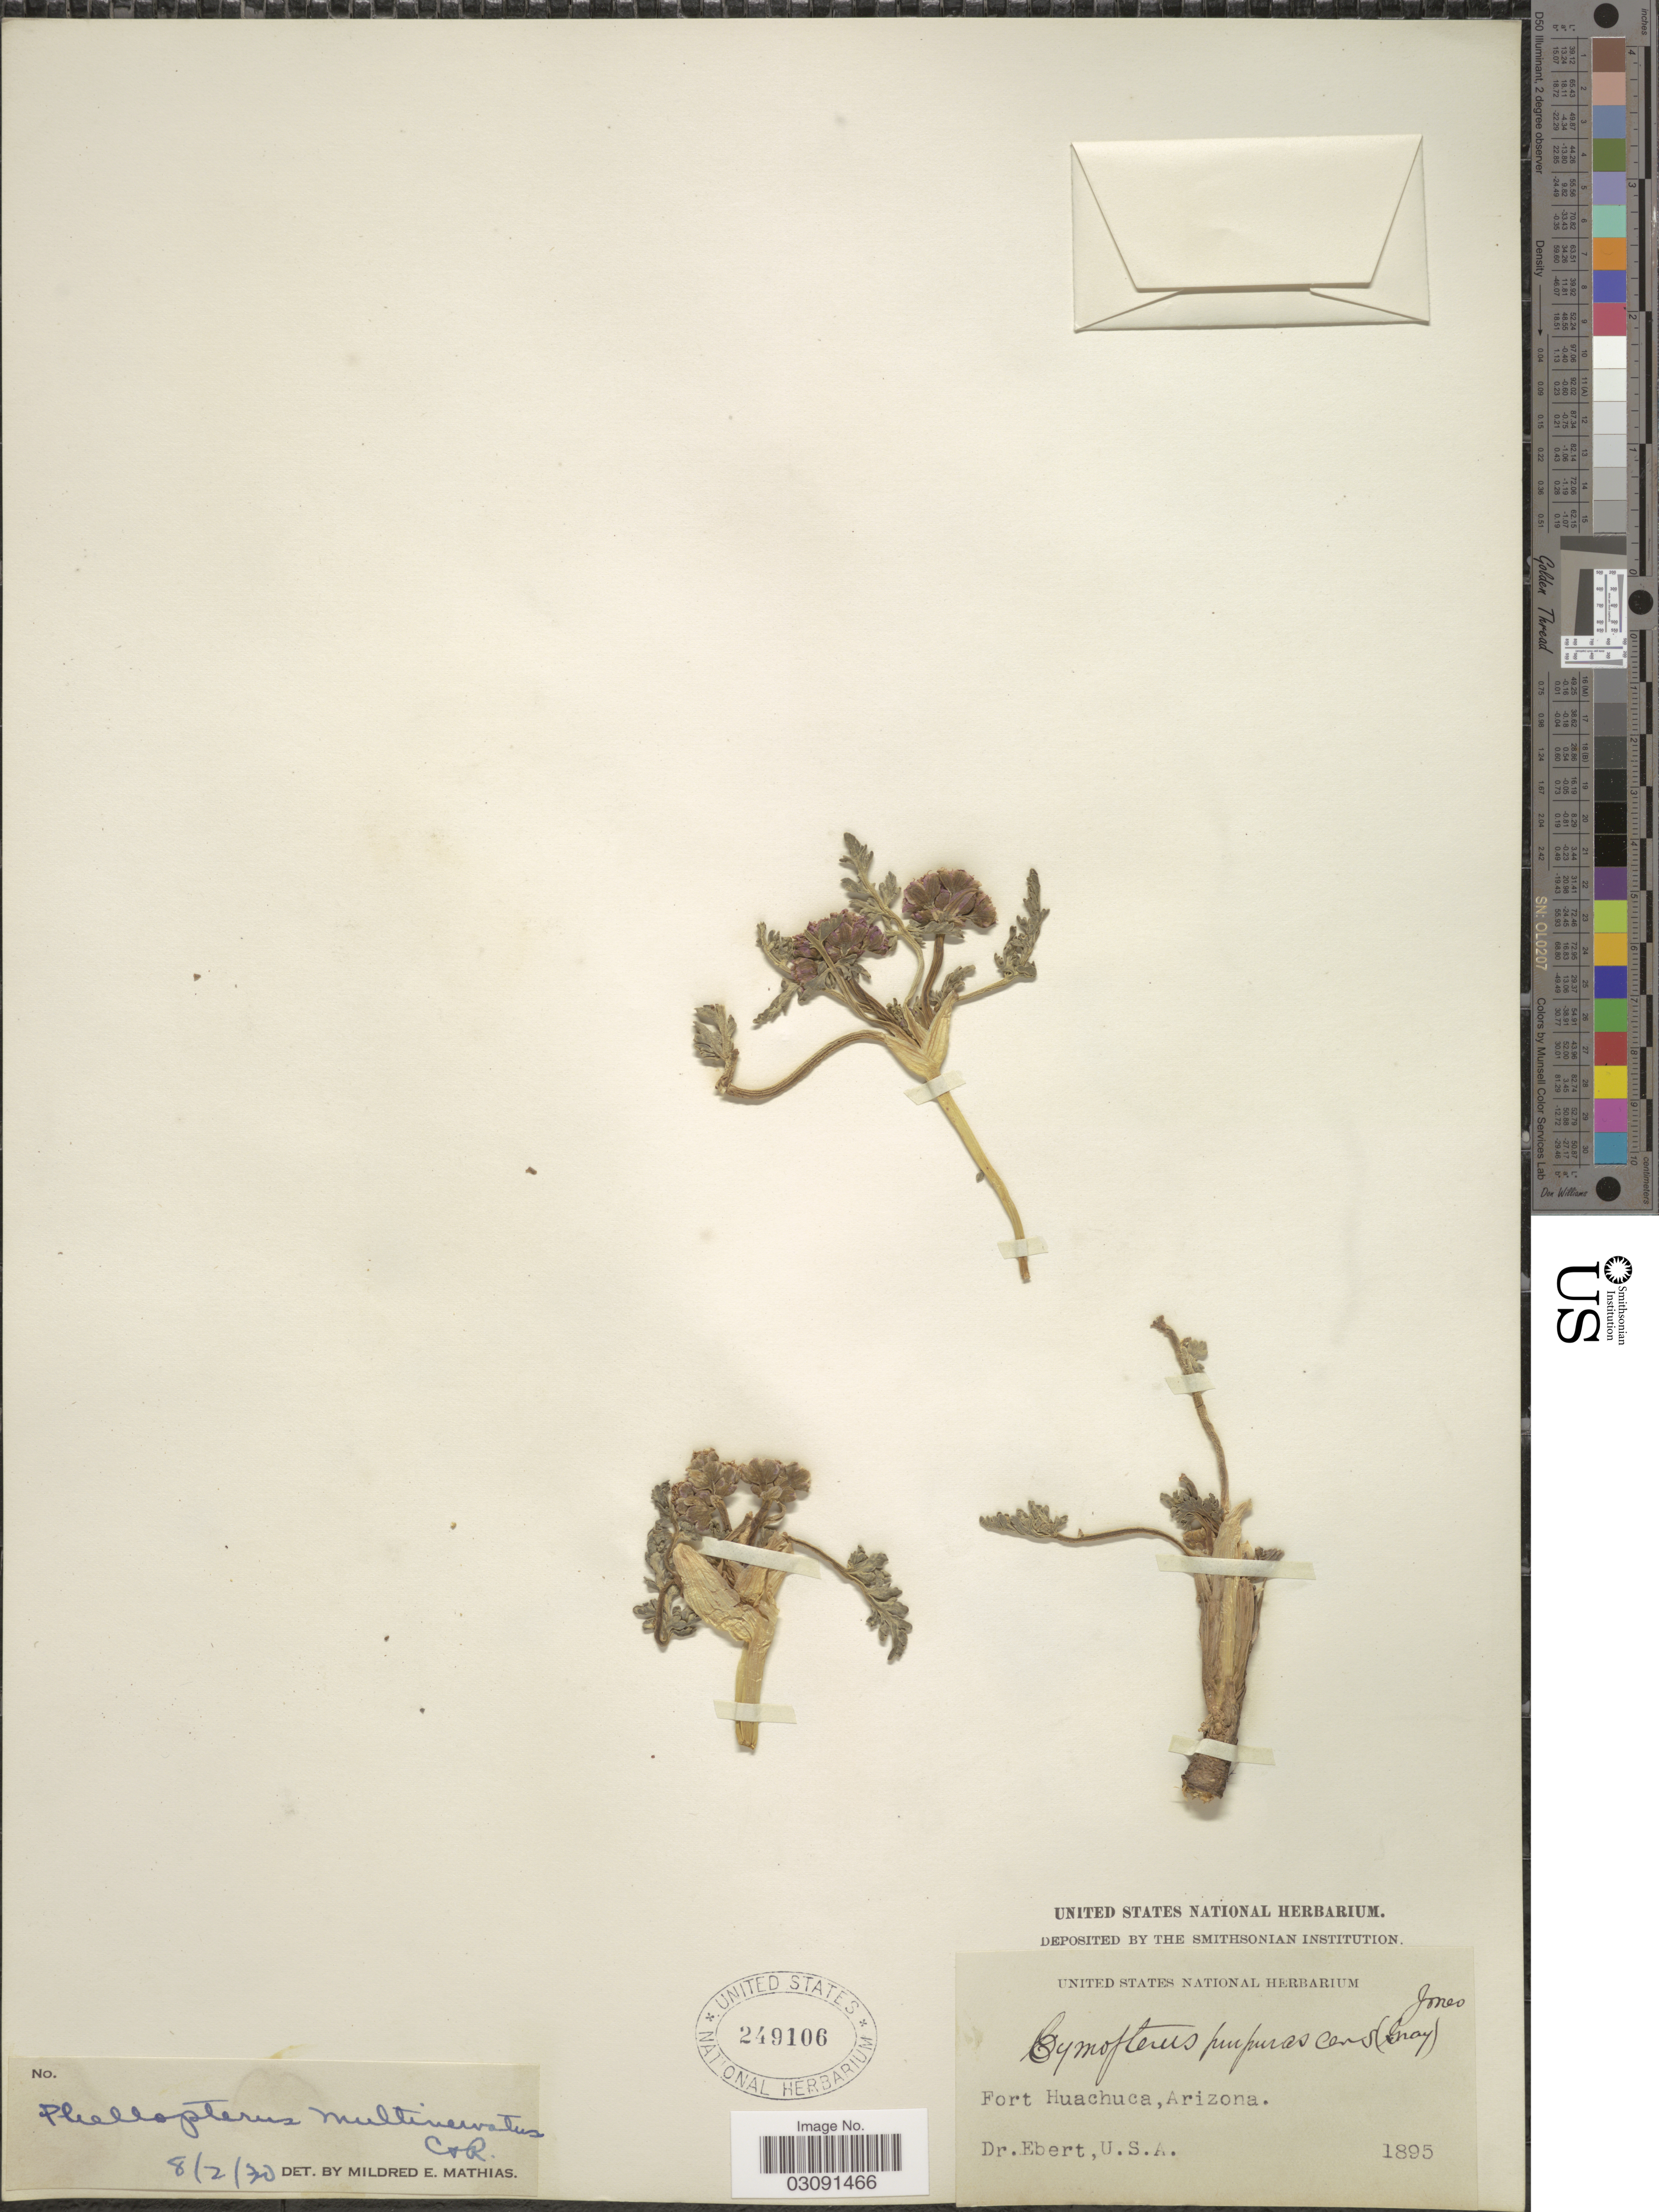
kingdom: Plantae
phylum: Tracheophyta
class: Magnoliopsida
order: Apiales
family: Apiaceae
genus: Cymopterus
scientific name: Cymopterus multinervatus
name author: (J.M. Coult.) Tidestr.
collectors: Ebert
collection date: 1895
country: United States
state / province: Arizona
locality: Fort Huachuca.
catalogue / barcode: US 249106